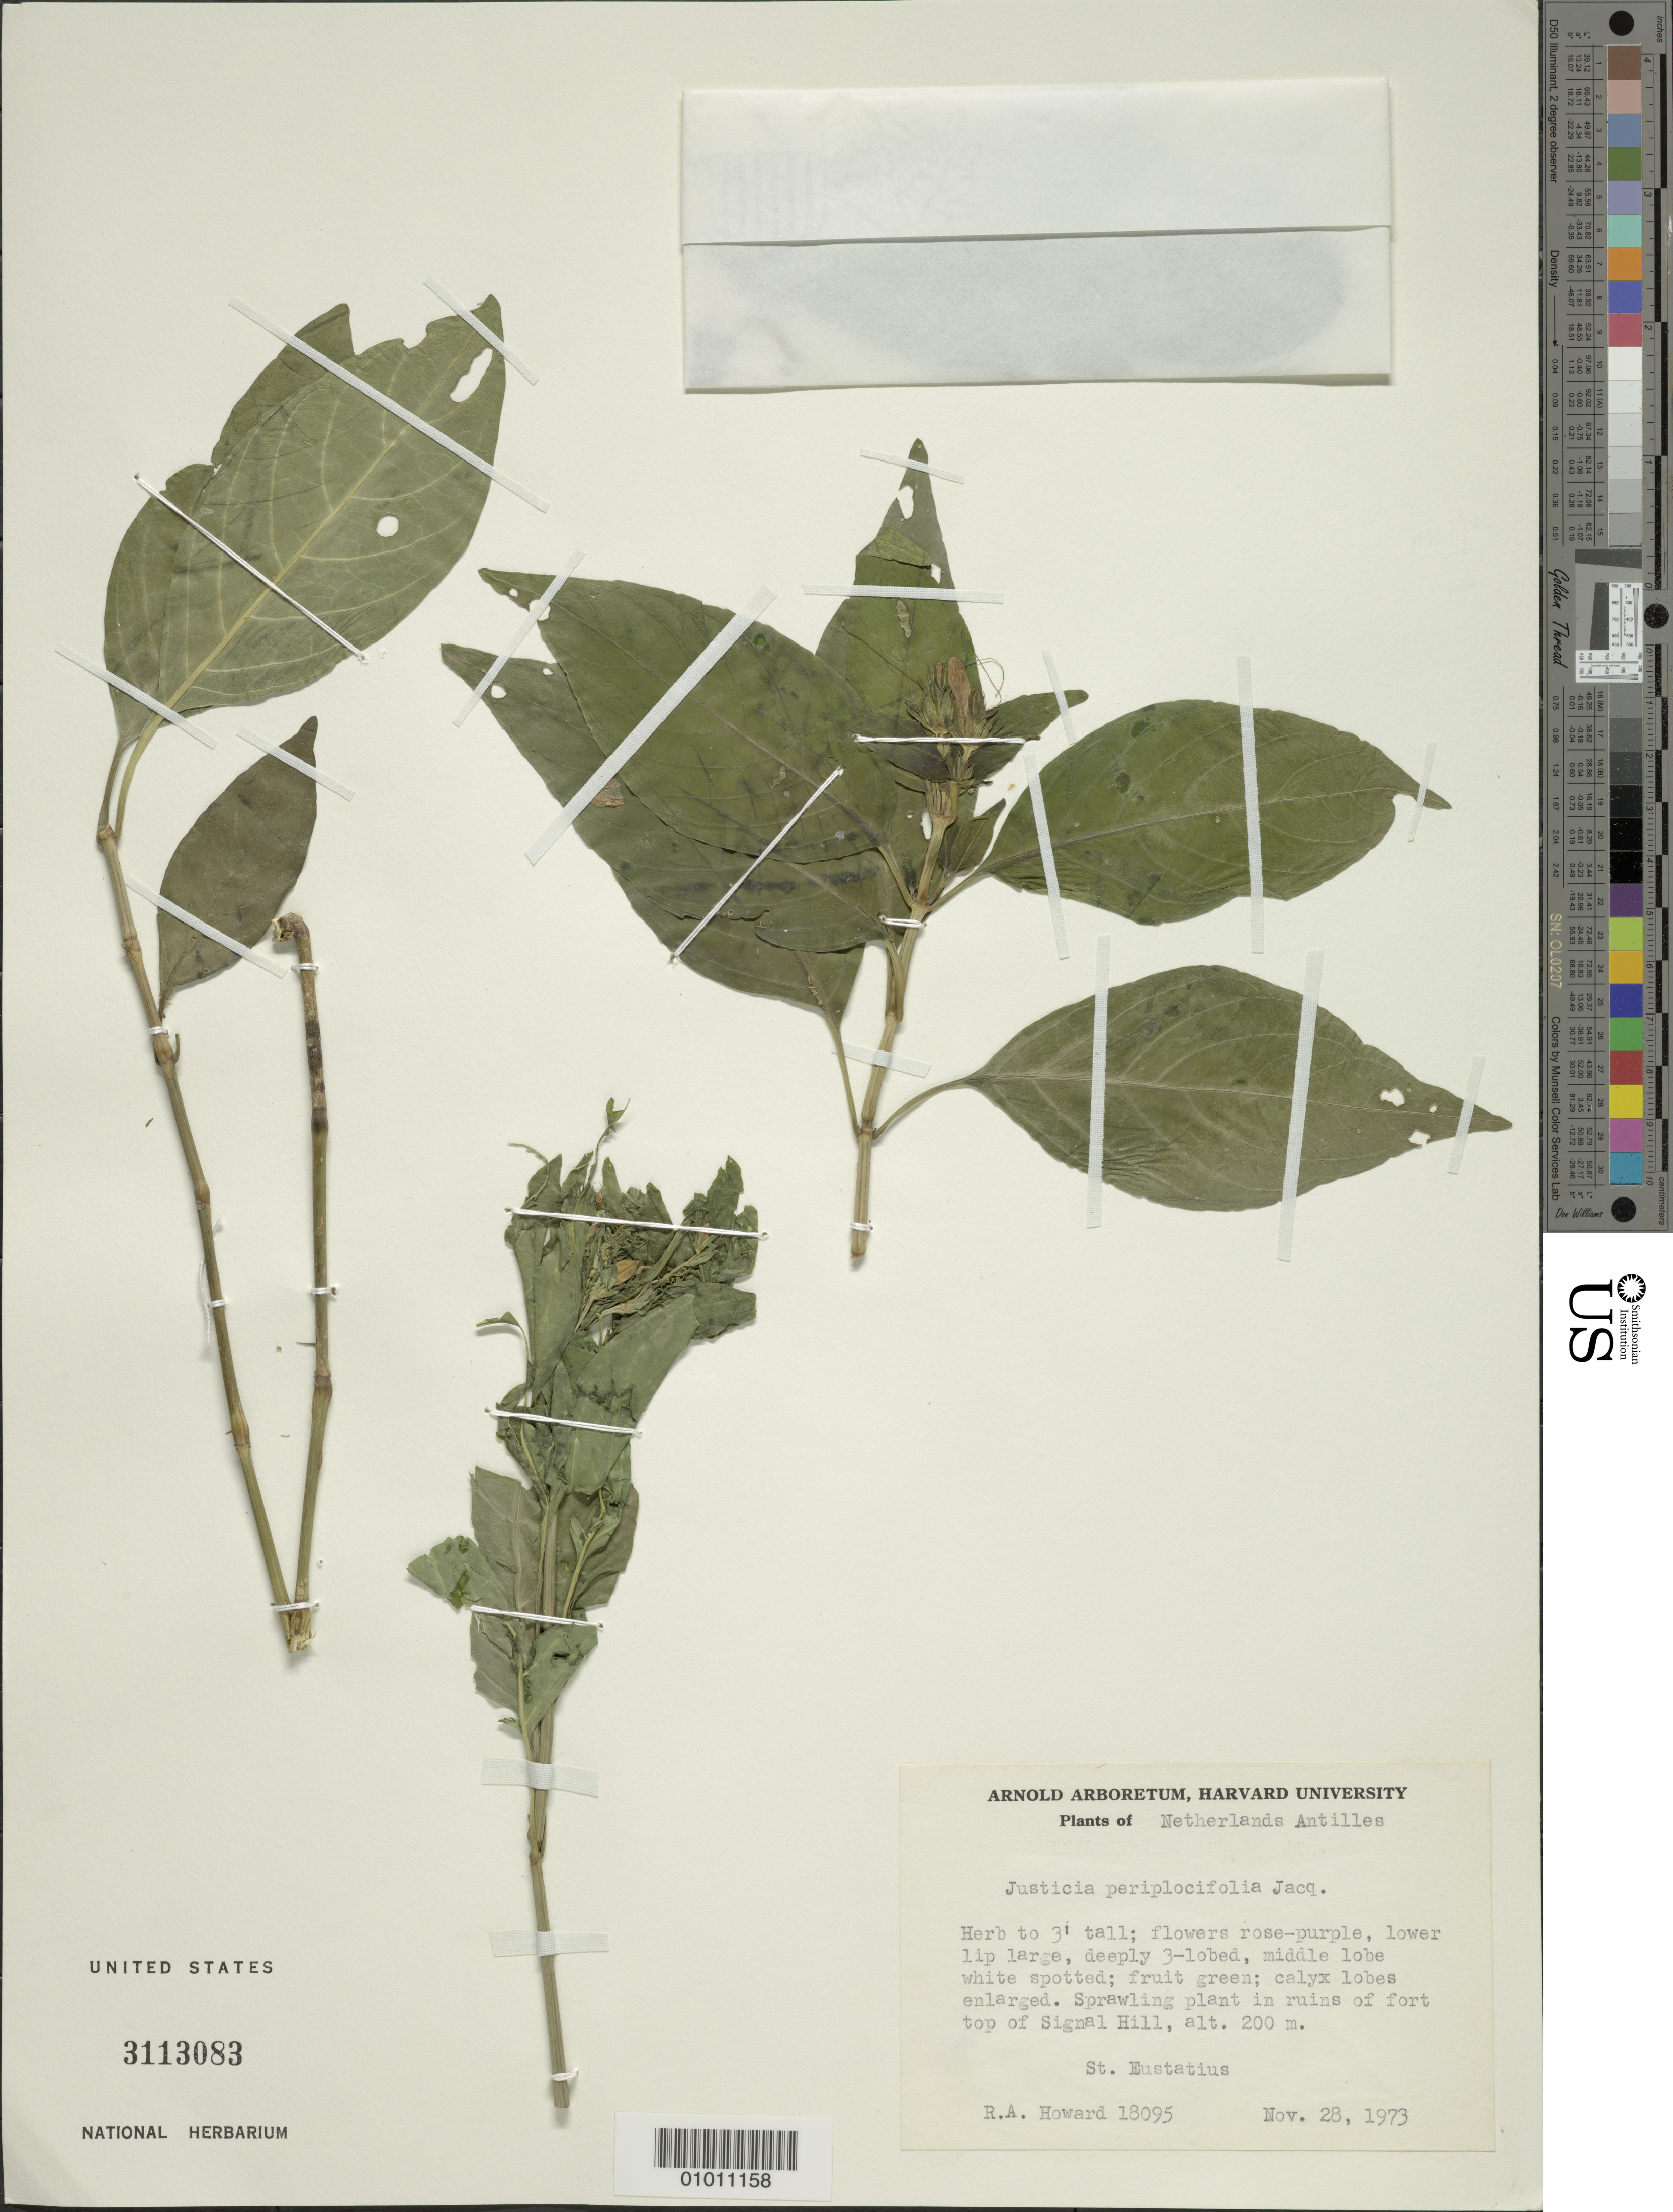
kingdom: Plantae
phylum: Tracheophyta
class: Magnoliopsida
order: Lamiales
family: Acanthaceae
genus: Justicia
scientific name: Justicia sphaerosperma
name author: Vahl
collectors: R. A. Howard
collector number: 18095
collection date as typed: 28 Nov 1973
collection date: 1973-11-28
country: Netherlands Antilles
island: Sint Eustatius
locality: Signal Hill, in ruins of fort at top of hill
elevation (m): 200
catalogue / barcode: US 3113083